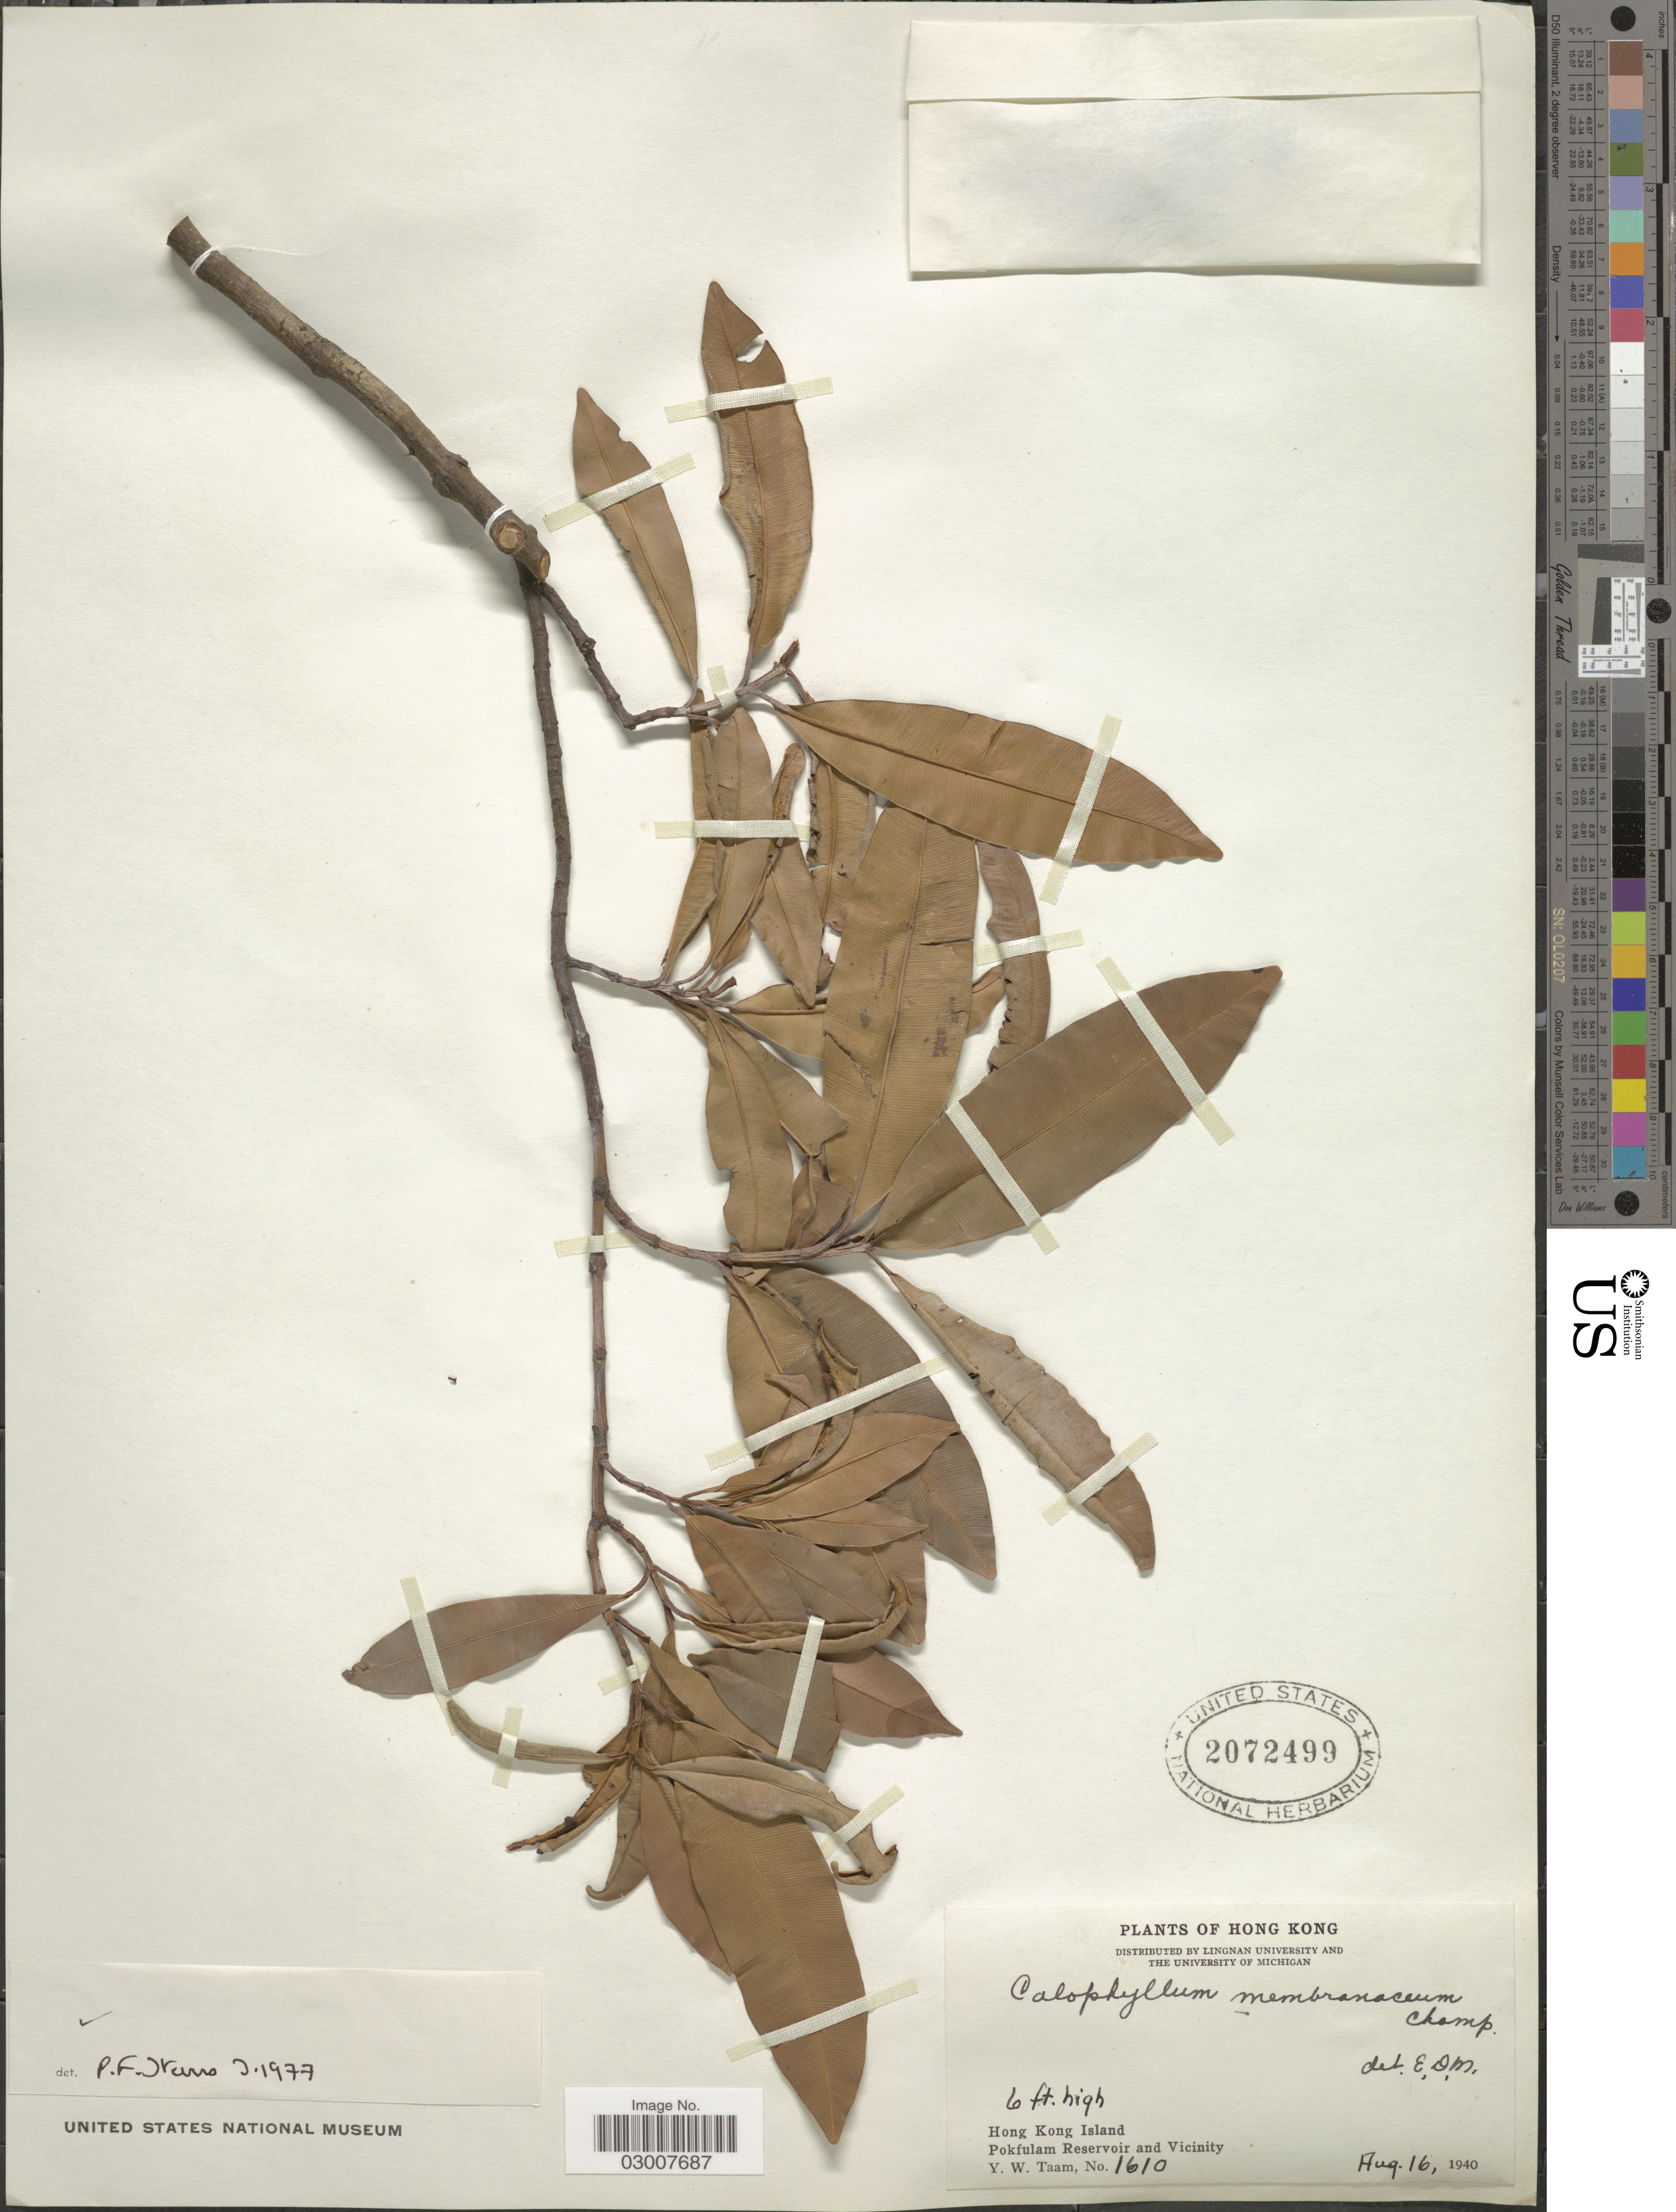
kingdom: Plantae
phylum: Tracheophyta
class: Magnoliopsida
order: Malpighiales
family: Calophyllaceae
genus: Calophyllum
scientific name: Calophyllum membranaceum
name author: Gardner & Champ.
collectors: Y. W. Taam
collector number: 1610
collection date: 1940-08-16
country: China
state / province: Hong Kong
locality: Pokfulam Reservoir and Vicinity.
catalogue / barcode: US 2072499